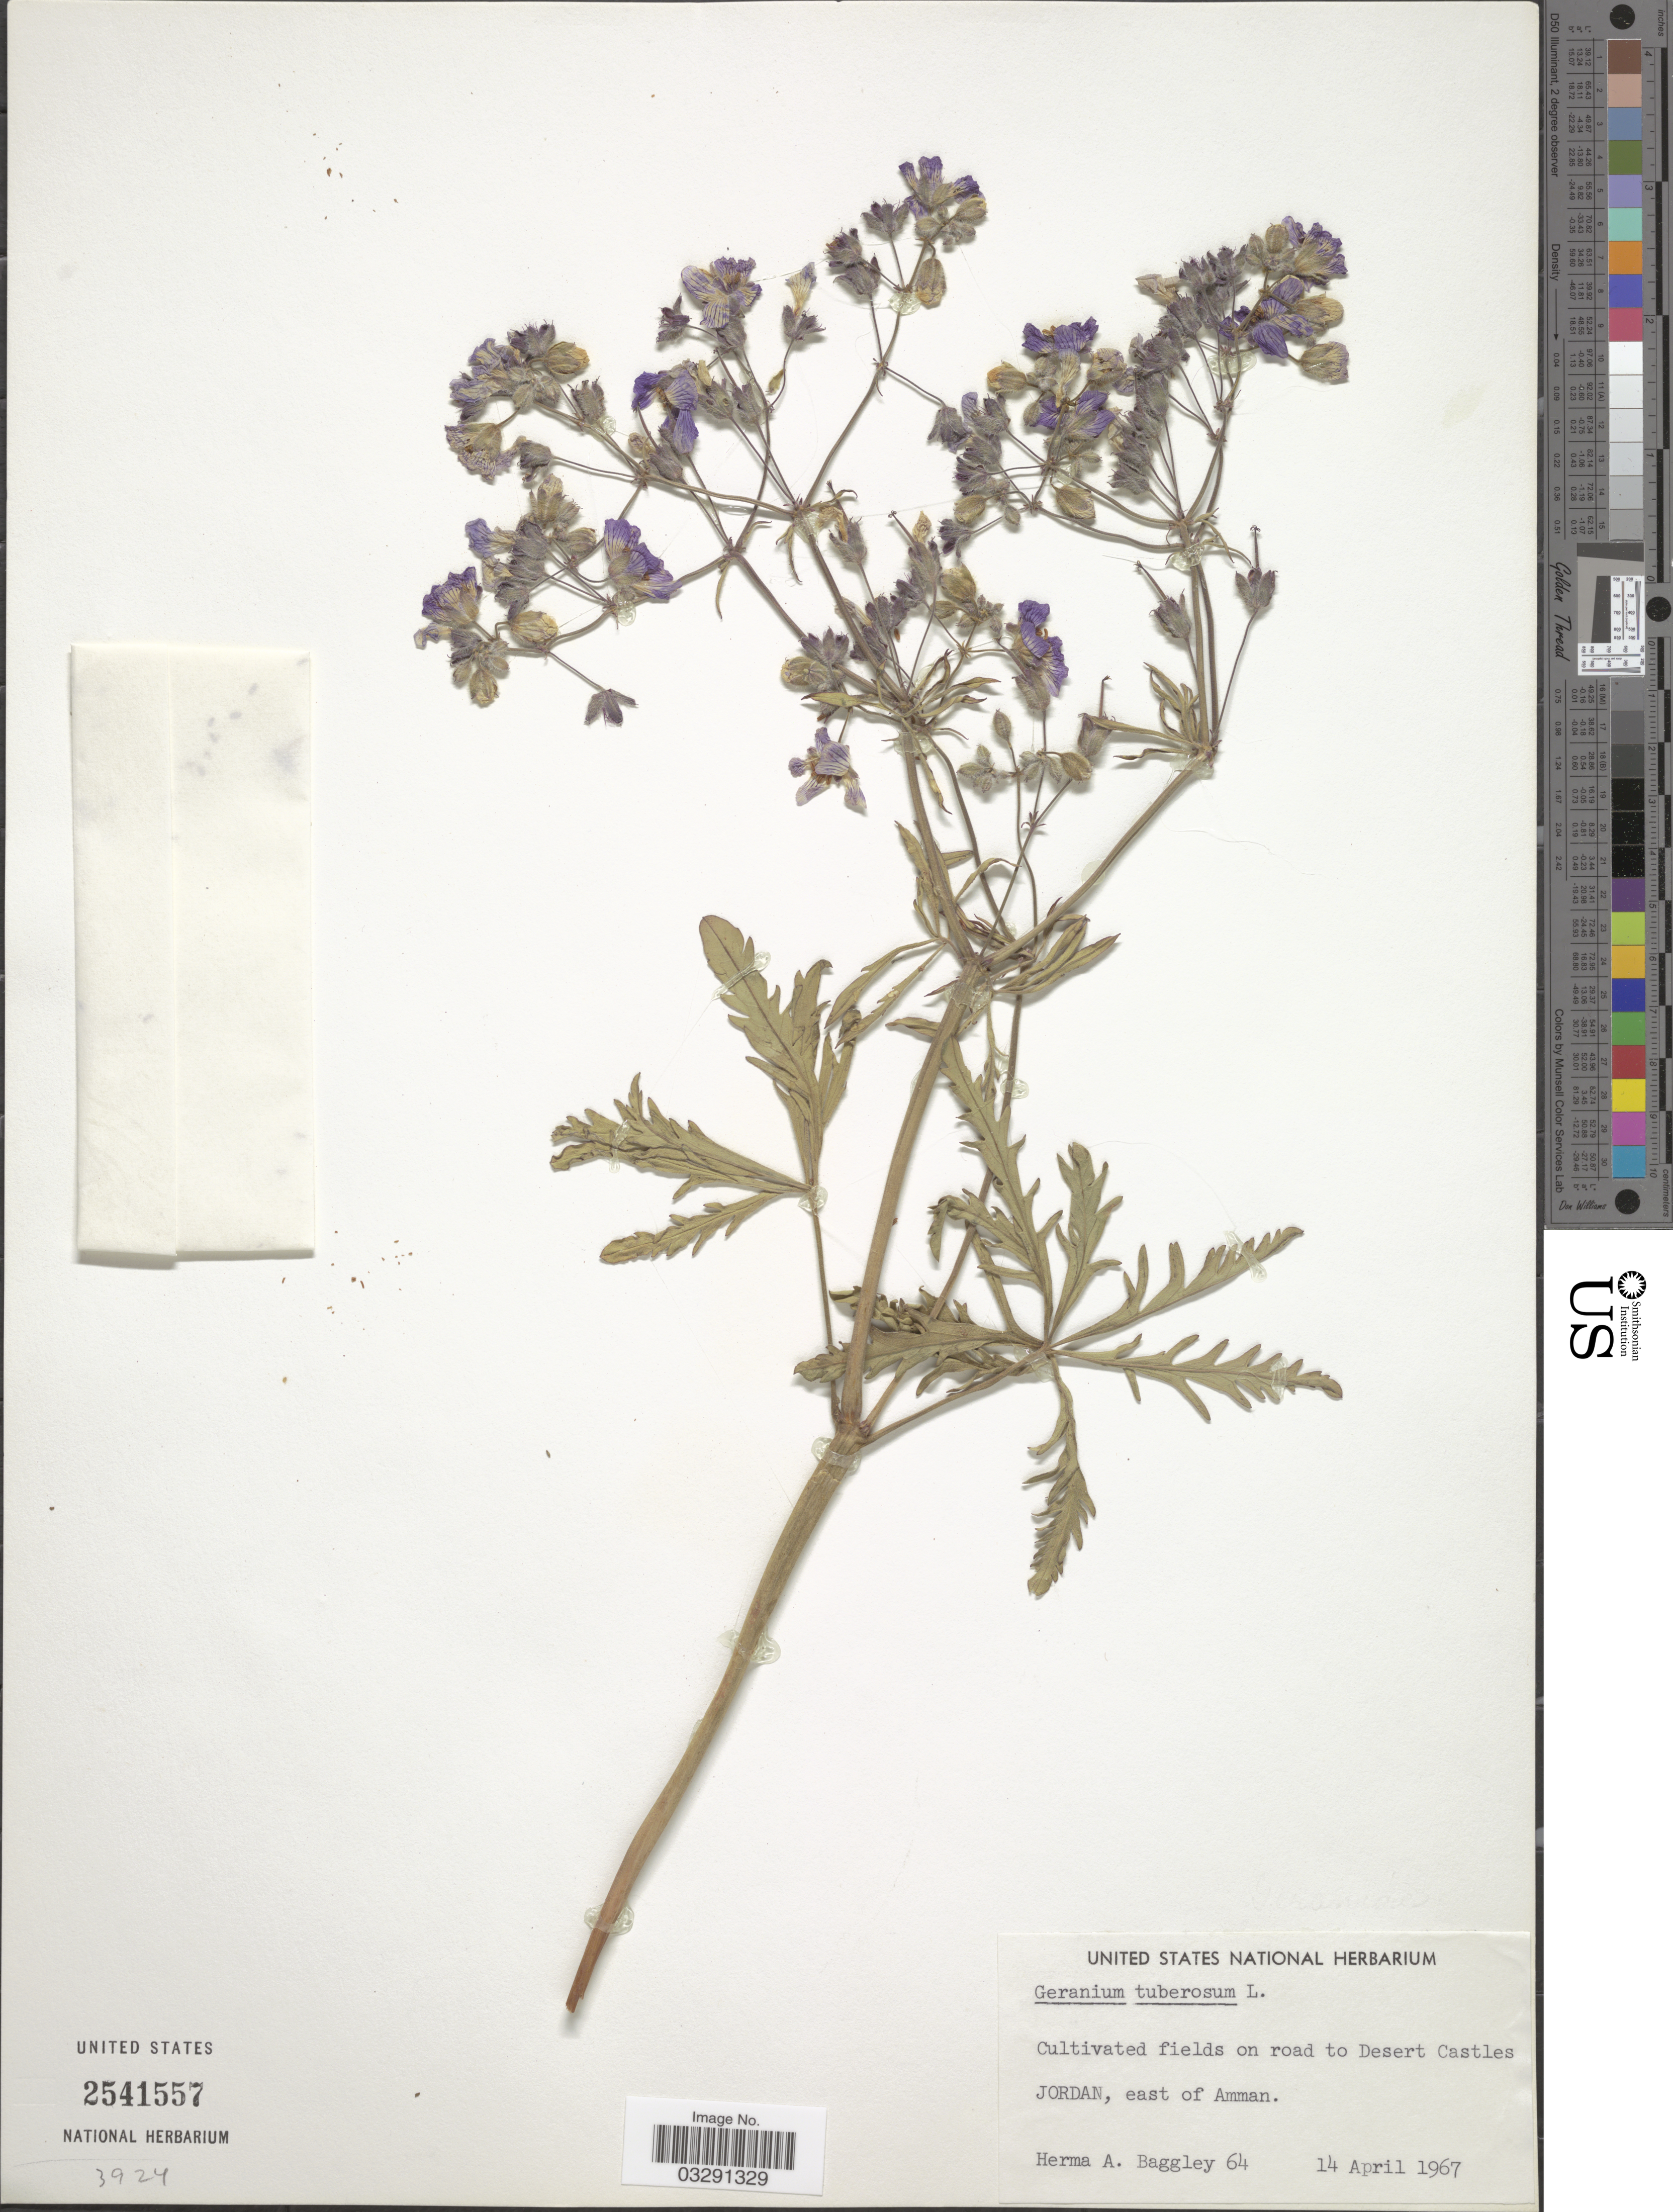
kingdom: Plantae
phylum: Tracheophyta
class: Magnoliopsida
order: Geraniales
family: Geraniaceae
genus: Geranium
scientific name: Geranium tuberosum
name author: L.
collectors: H. Baggley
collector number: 64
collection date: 1967-04-14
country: Jordan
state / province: Amman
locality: Cultivated fields on road to Desert Castles Jordan, east of Amman.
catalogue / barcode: US 2541557